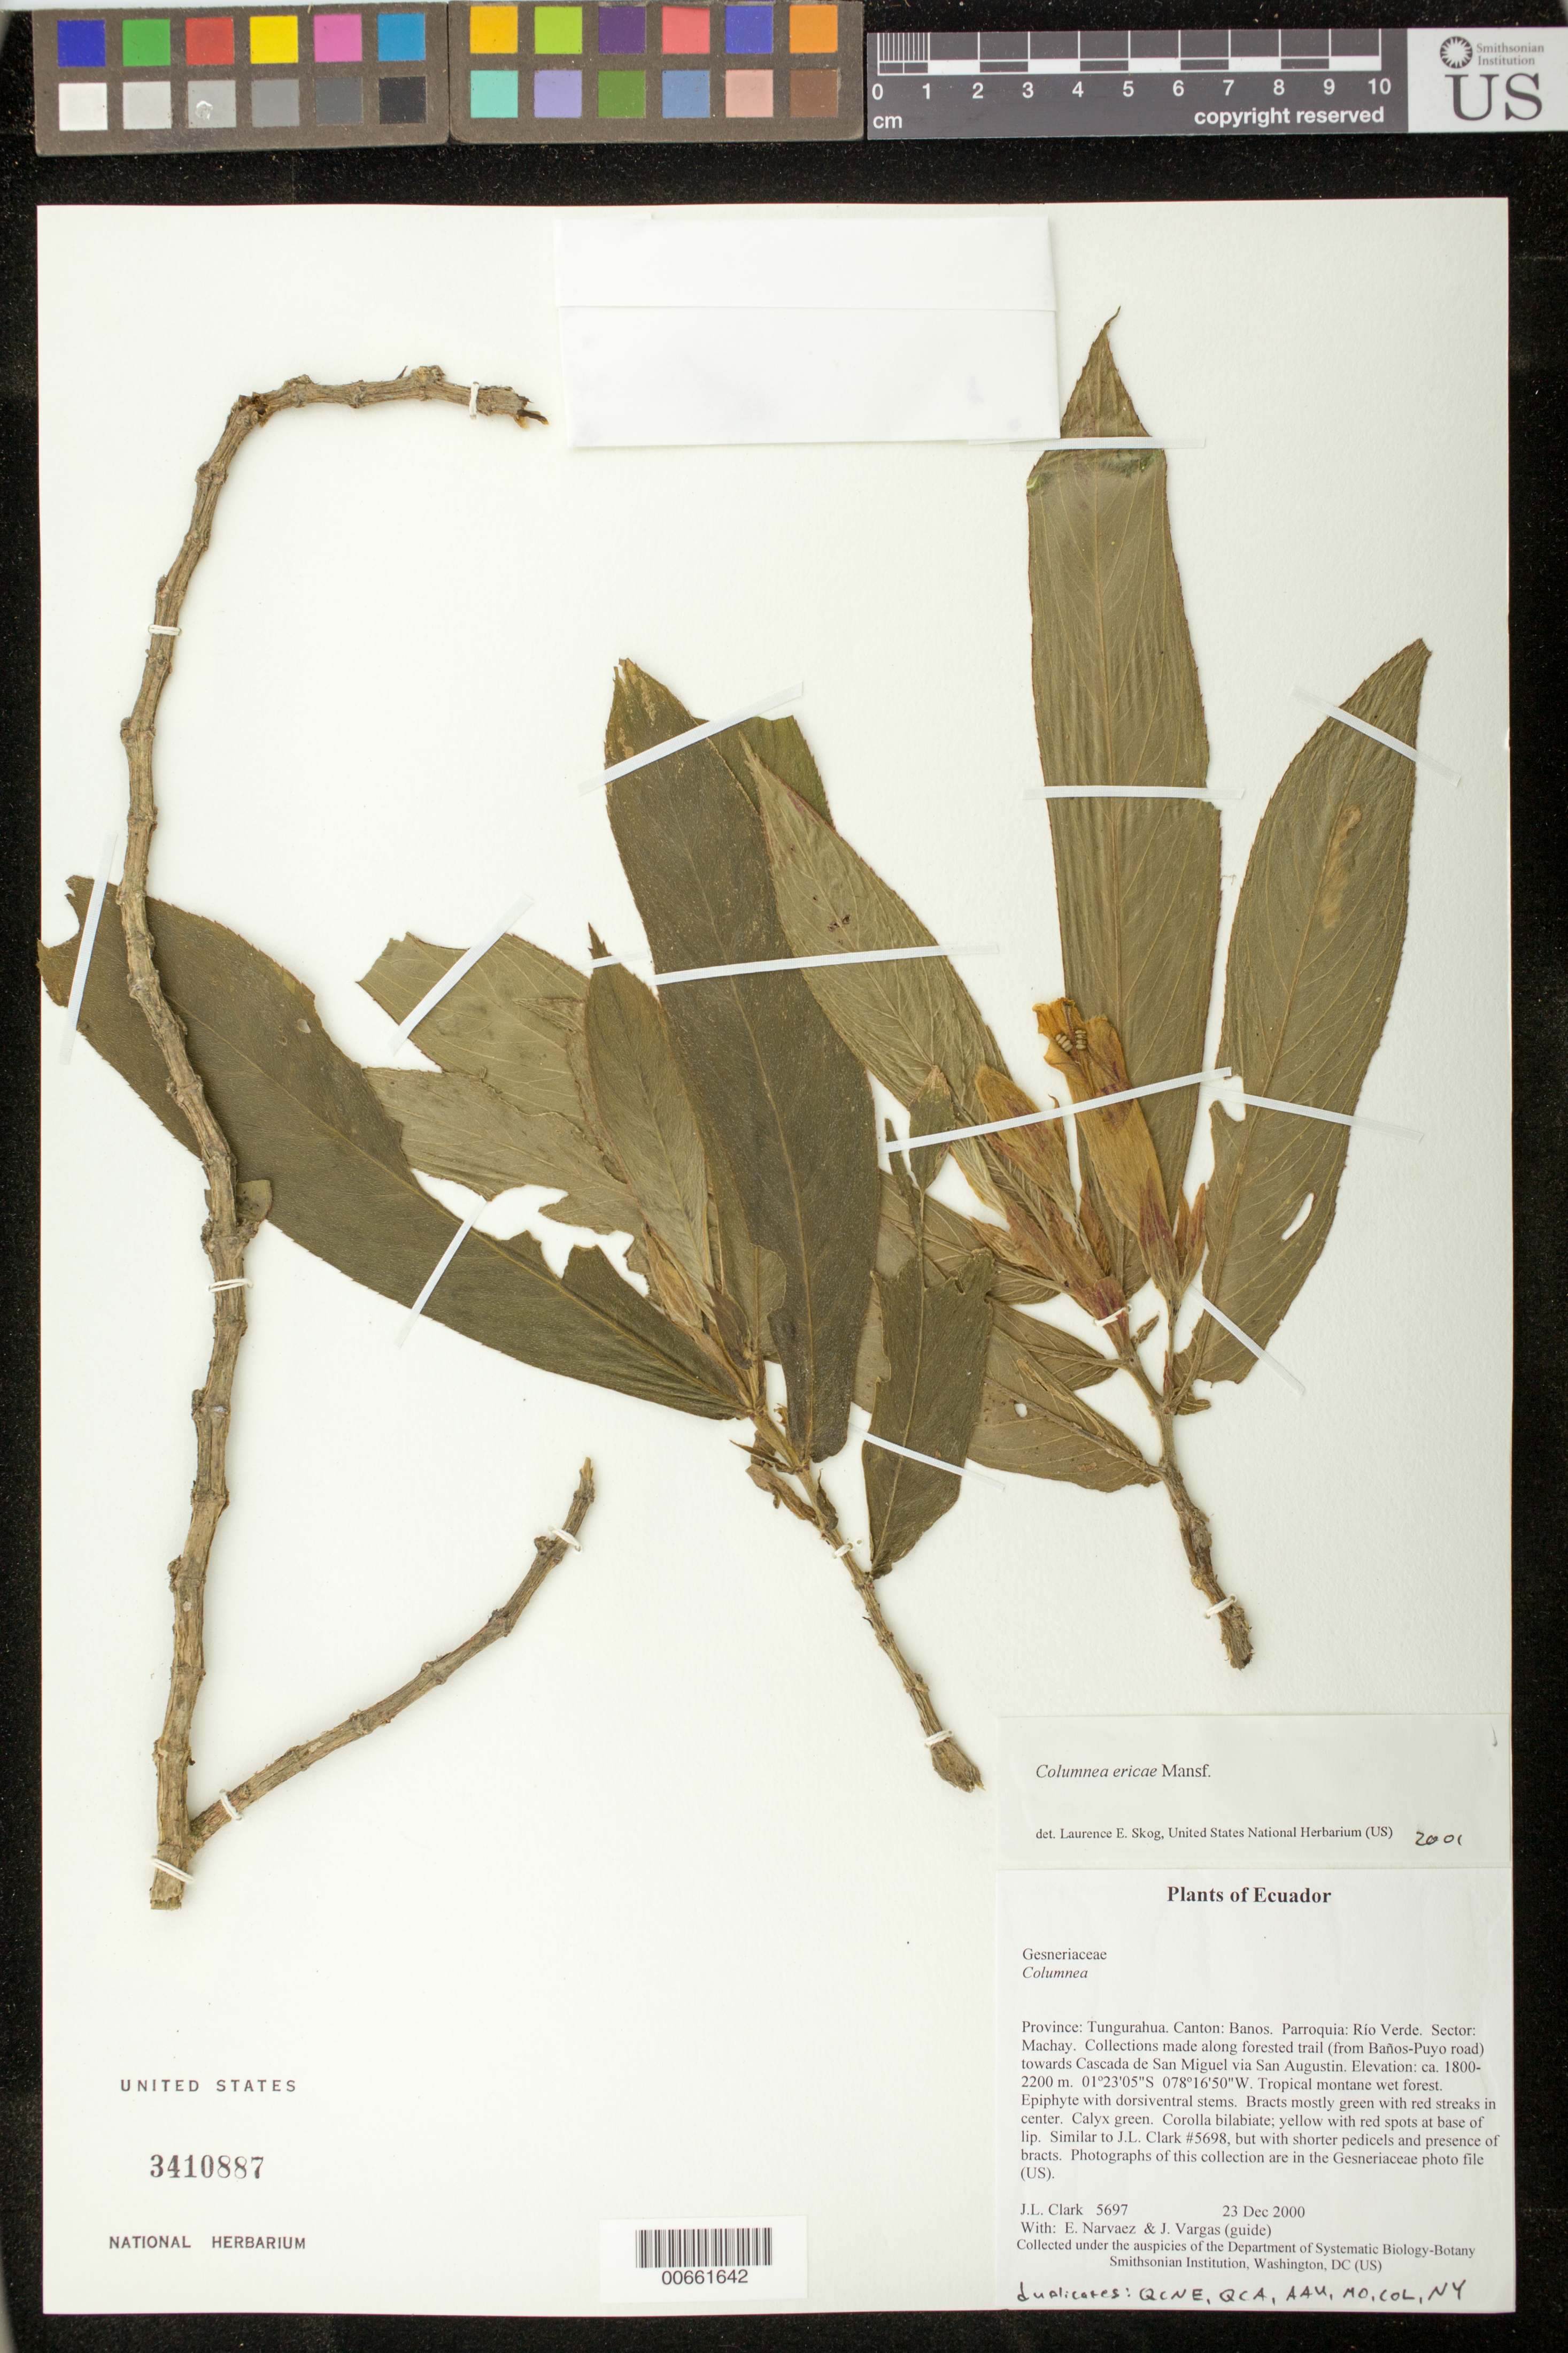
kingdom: Plantae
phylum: Tracheophyta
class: Magnoliopsida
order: Lamiales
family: Gesneriaceae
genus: Columnea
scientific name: Columnea ericae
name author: Mansf.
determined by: Skog, Laurence E.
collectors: J. L. Clark, E. Narváez & J. Vargas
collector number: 5697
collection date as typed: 23 Dec 2000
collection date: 2000-12-23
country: Ecuador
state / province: Tungurahua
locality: Cantón: Banos. Parroquia: Río Verde. Sector: Machay. Collections made along forested trail (from Baños-Puyo road) towards Cascada de San Miguel via San Augustin.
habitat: Tropical montane wet forest.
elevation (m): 1800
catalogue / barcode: US 3410887